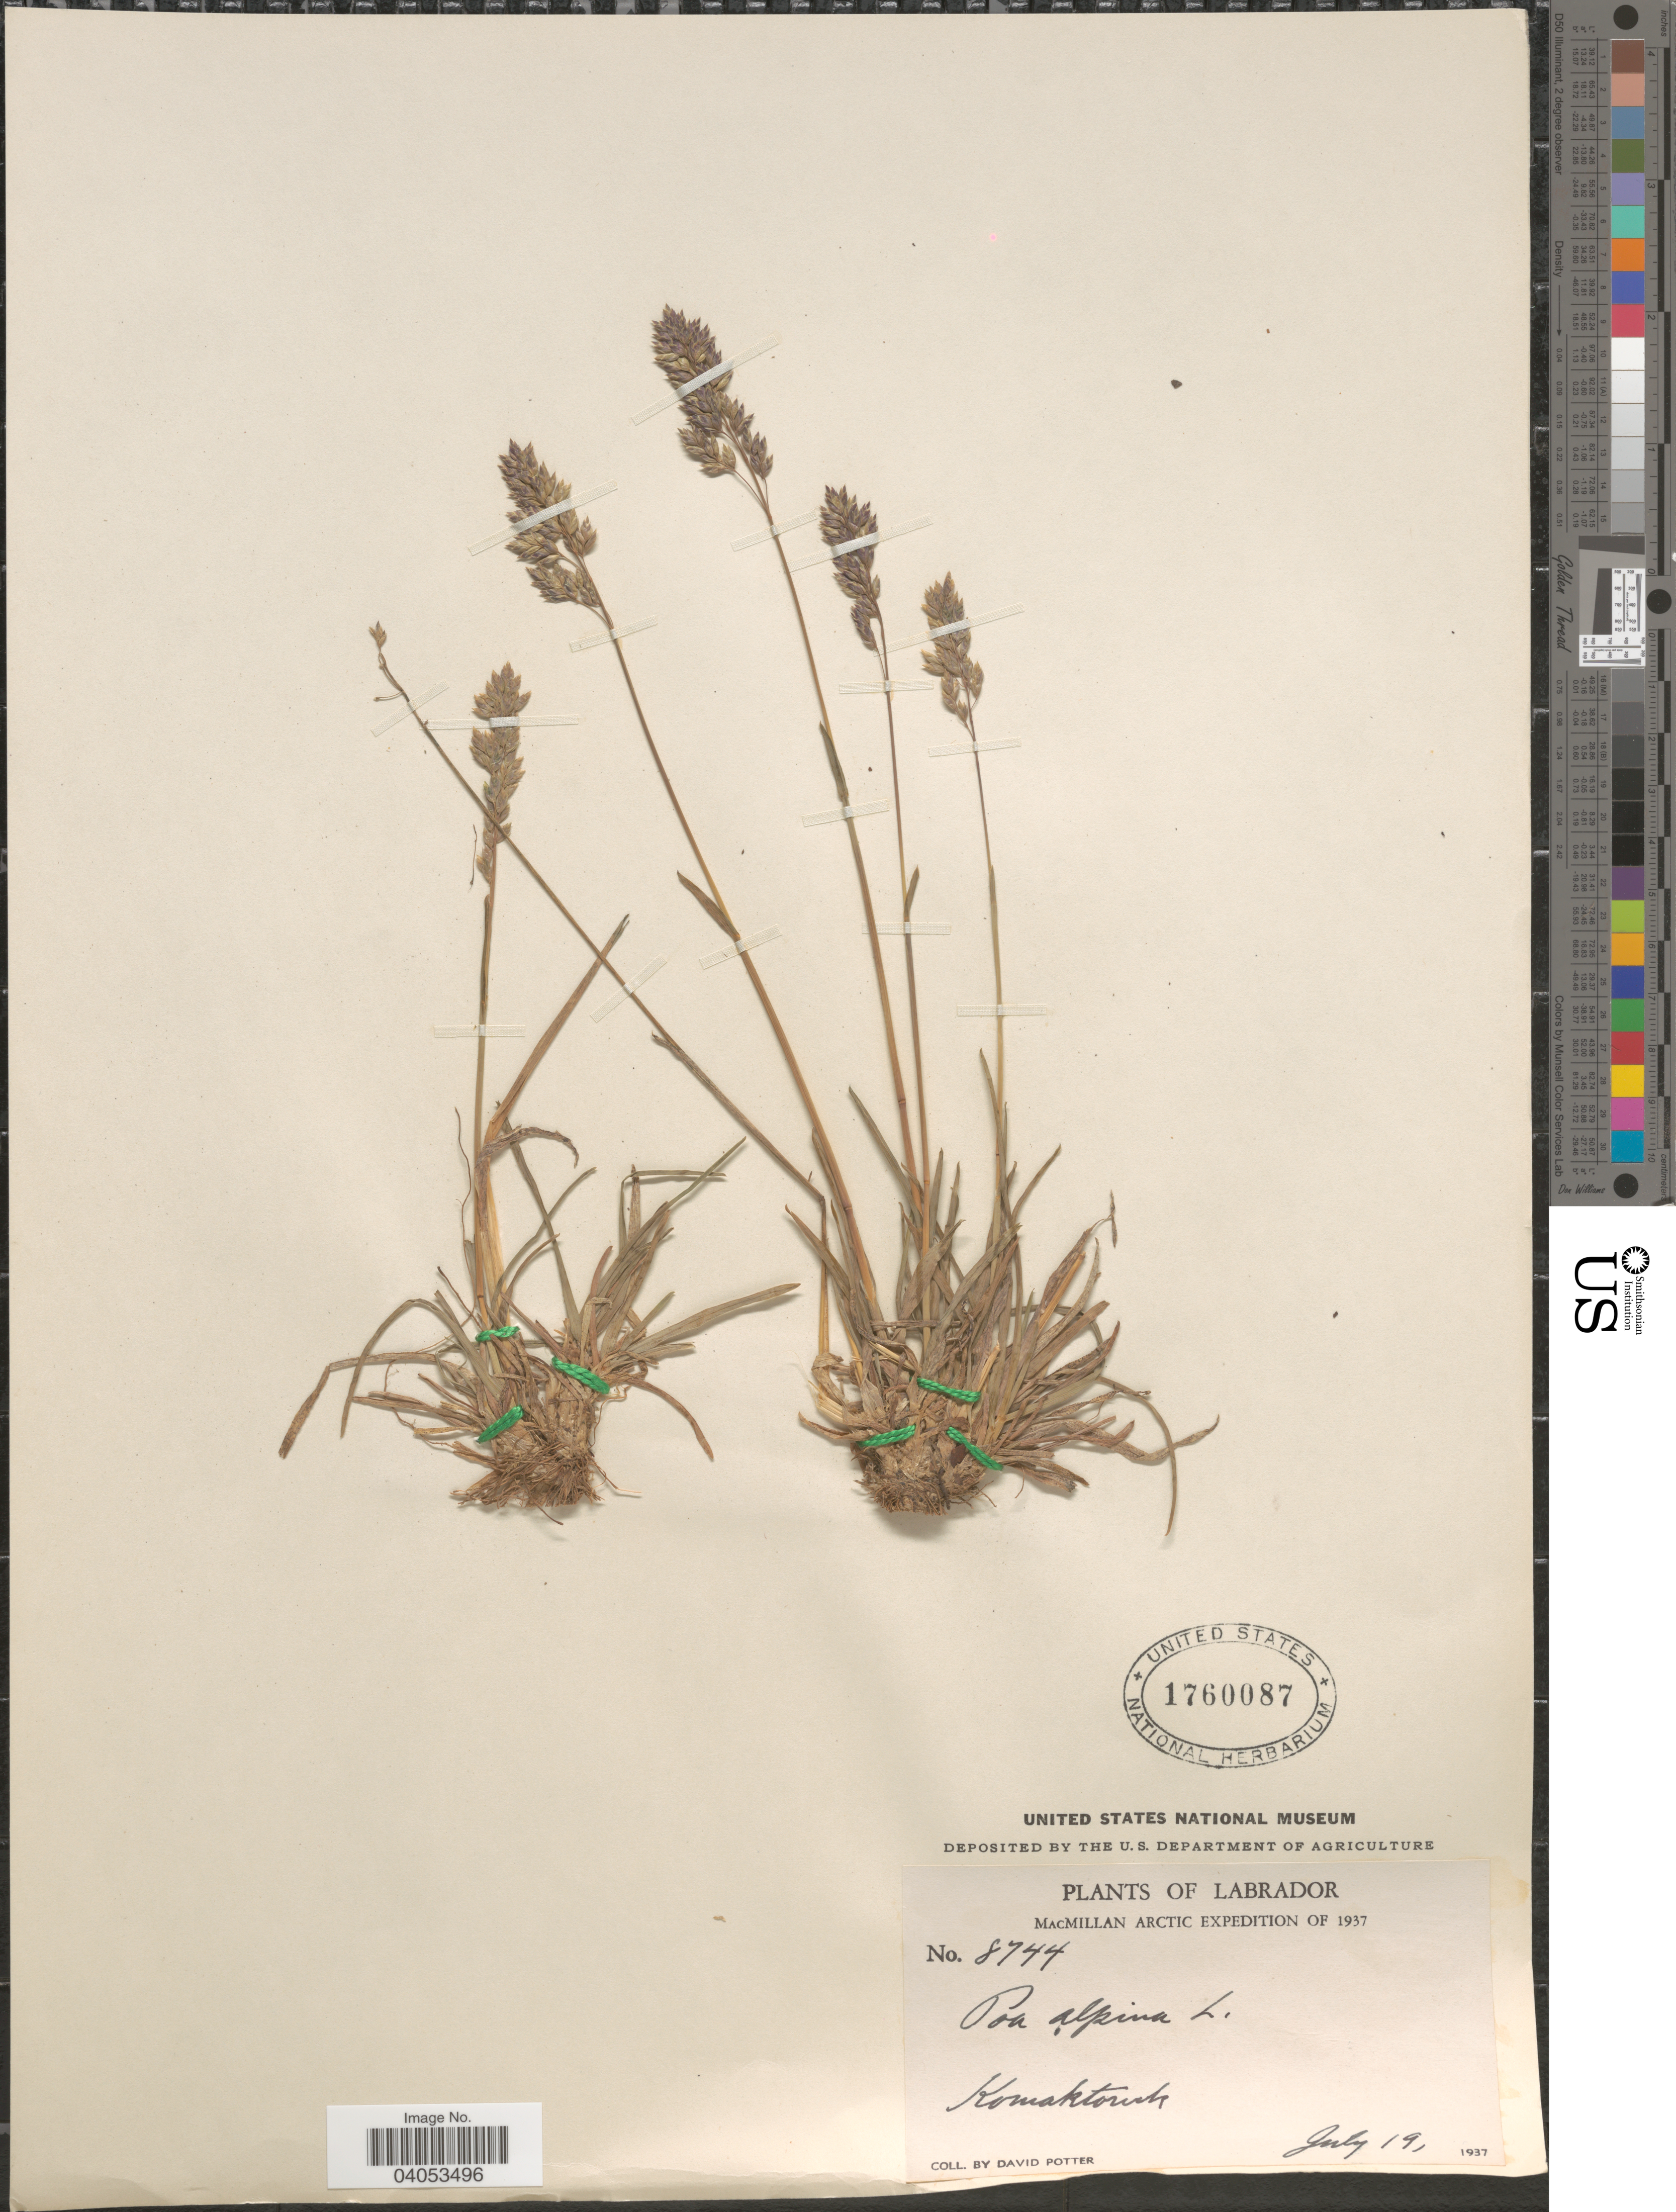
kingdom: Plantae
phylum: Tracheophyta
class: Liliopsida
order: Poales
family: Poaceae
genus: Poa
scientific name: Poa alpina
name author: L.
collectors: D. Potter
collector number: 8744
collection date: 1937-07-19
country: Canada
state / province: Newfoundland and Labrador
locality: Labrador. Komaktorvik.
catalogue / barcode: US 1760087